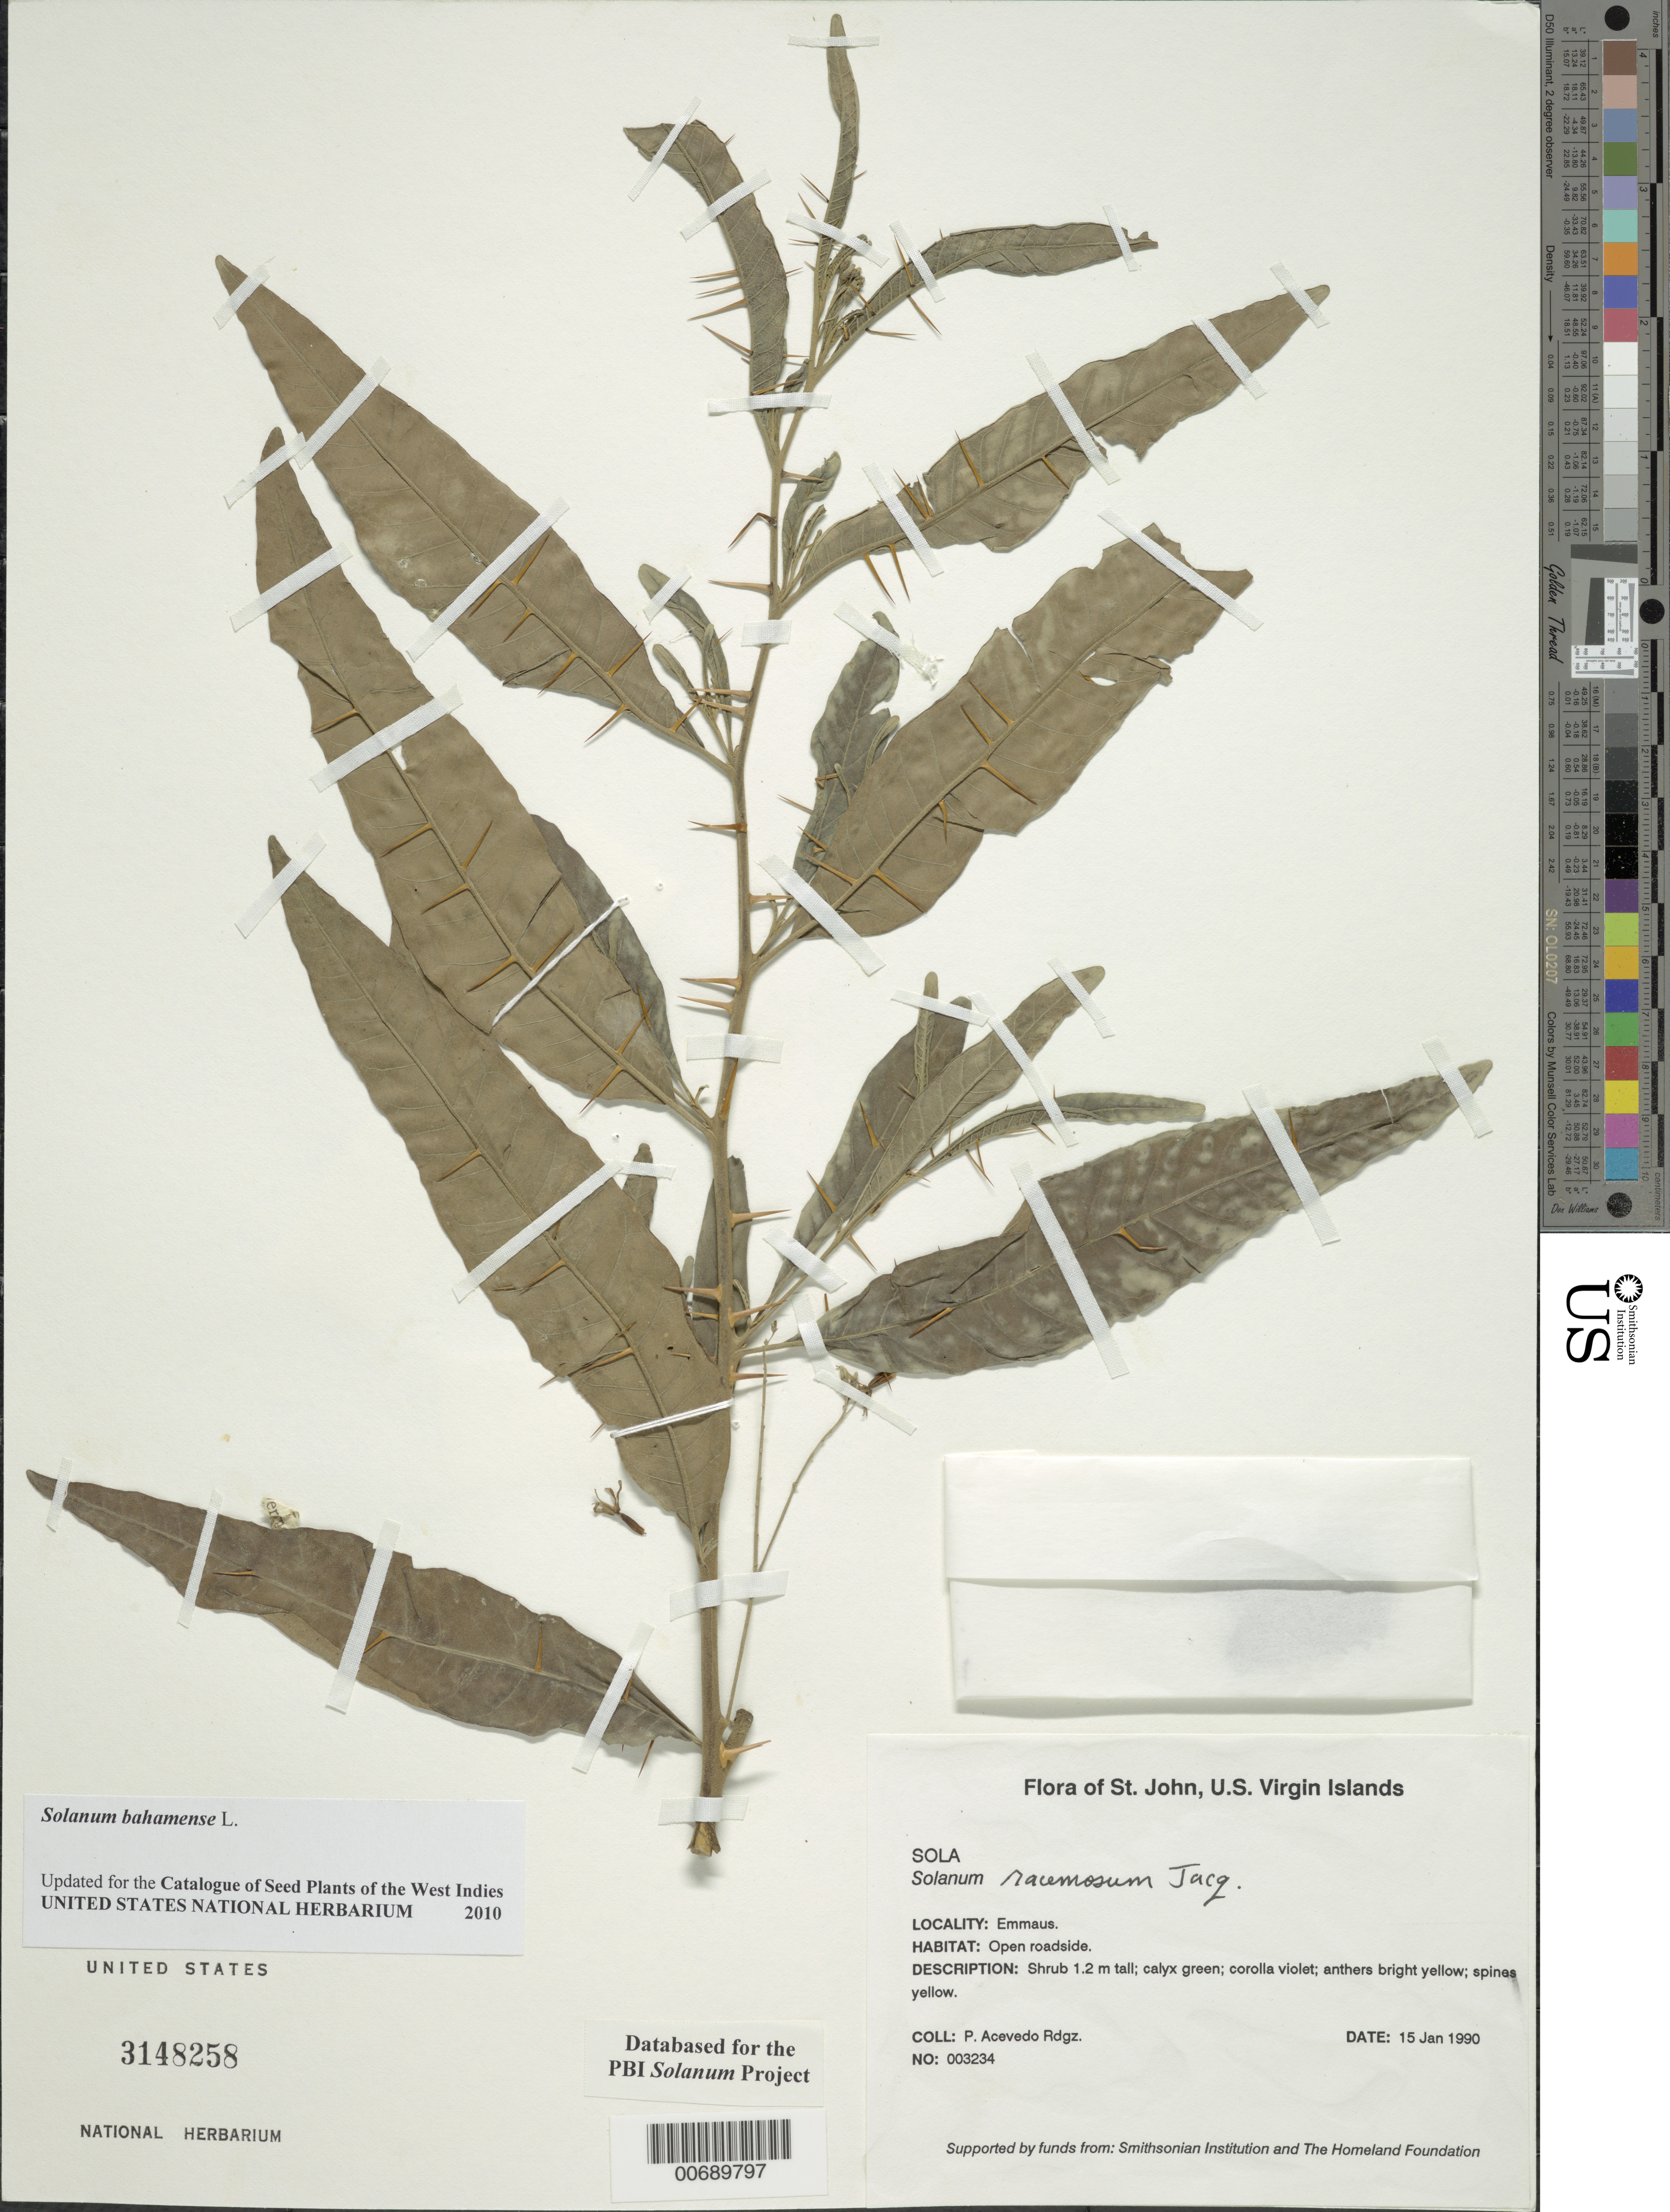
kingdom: Plantae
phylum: Tracheophyta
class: Magnoliopsida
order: Solanales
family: Solanaceae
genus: Solanum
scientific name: Solanum bahamense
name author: L.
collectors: P. Acevedo-Rodr.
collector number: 3234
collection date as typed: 15 Jan 1990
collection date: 1990-01-15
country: U.S. Virgin Islands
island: St. John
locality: Coral Bay Quarter; Emmaus.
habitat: Open roadside.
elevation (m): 0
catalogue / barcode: US 3148258